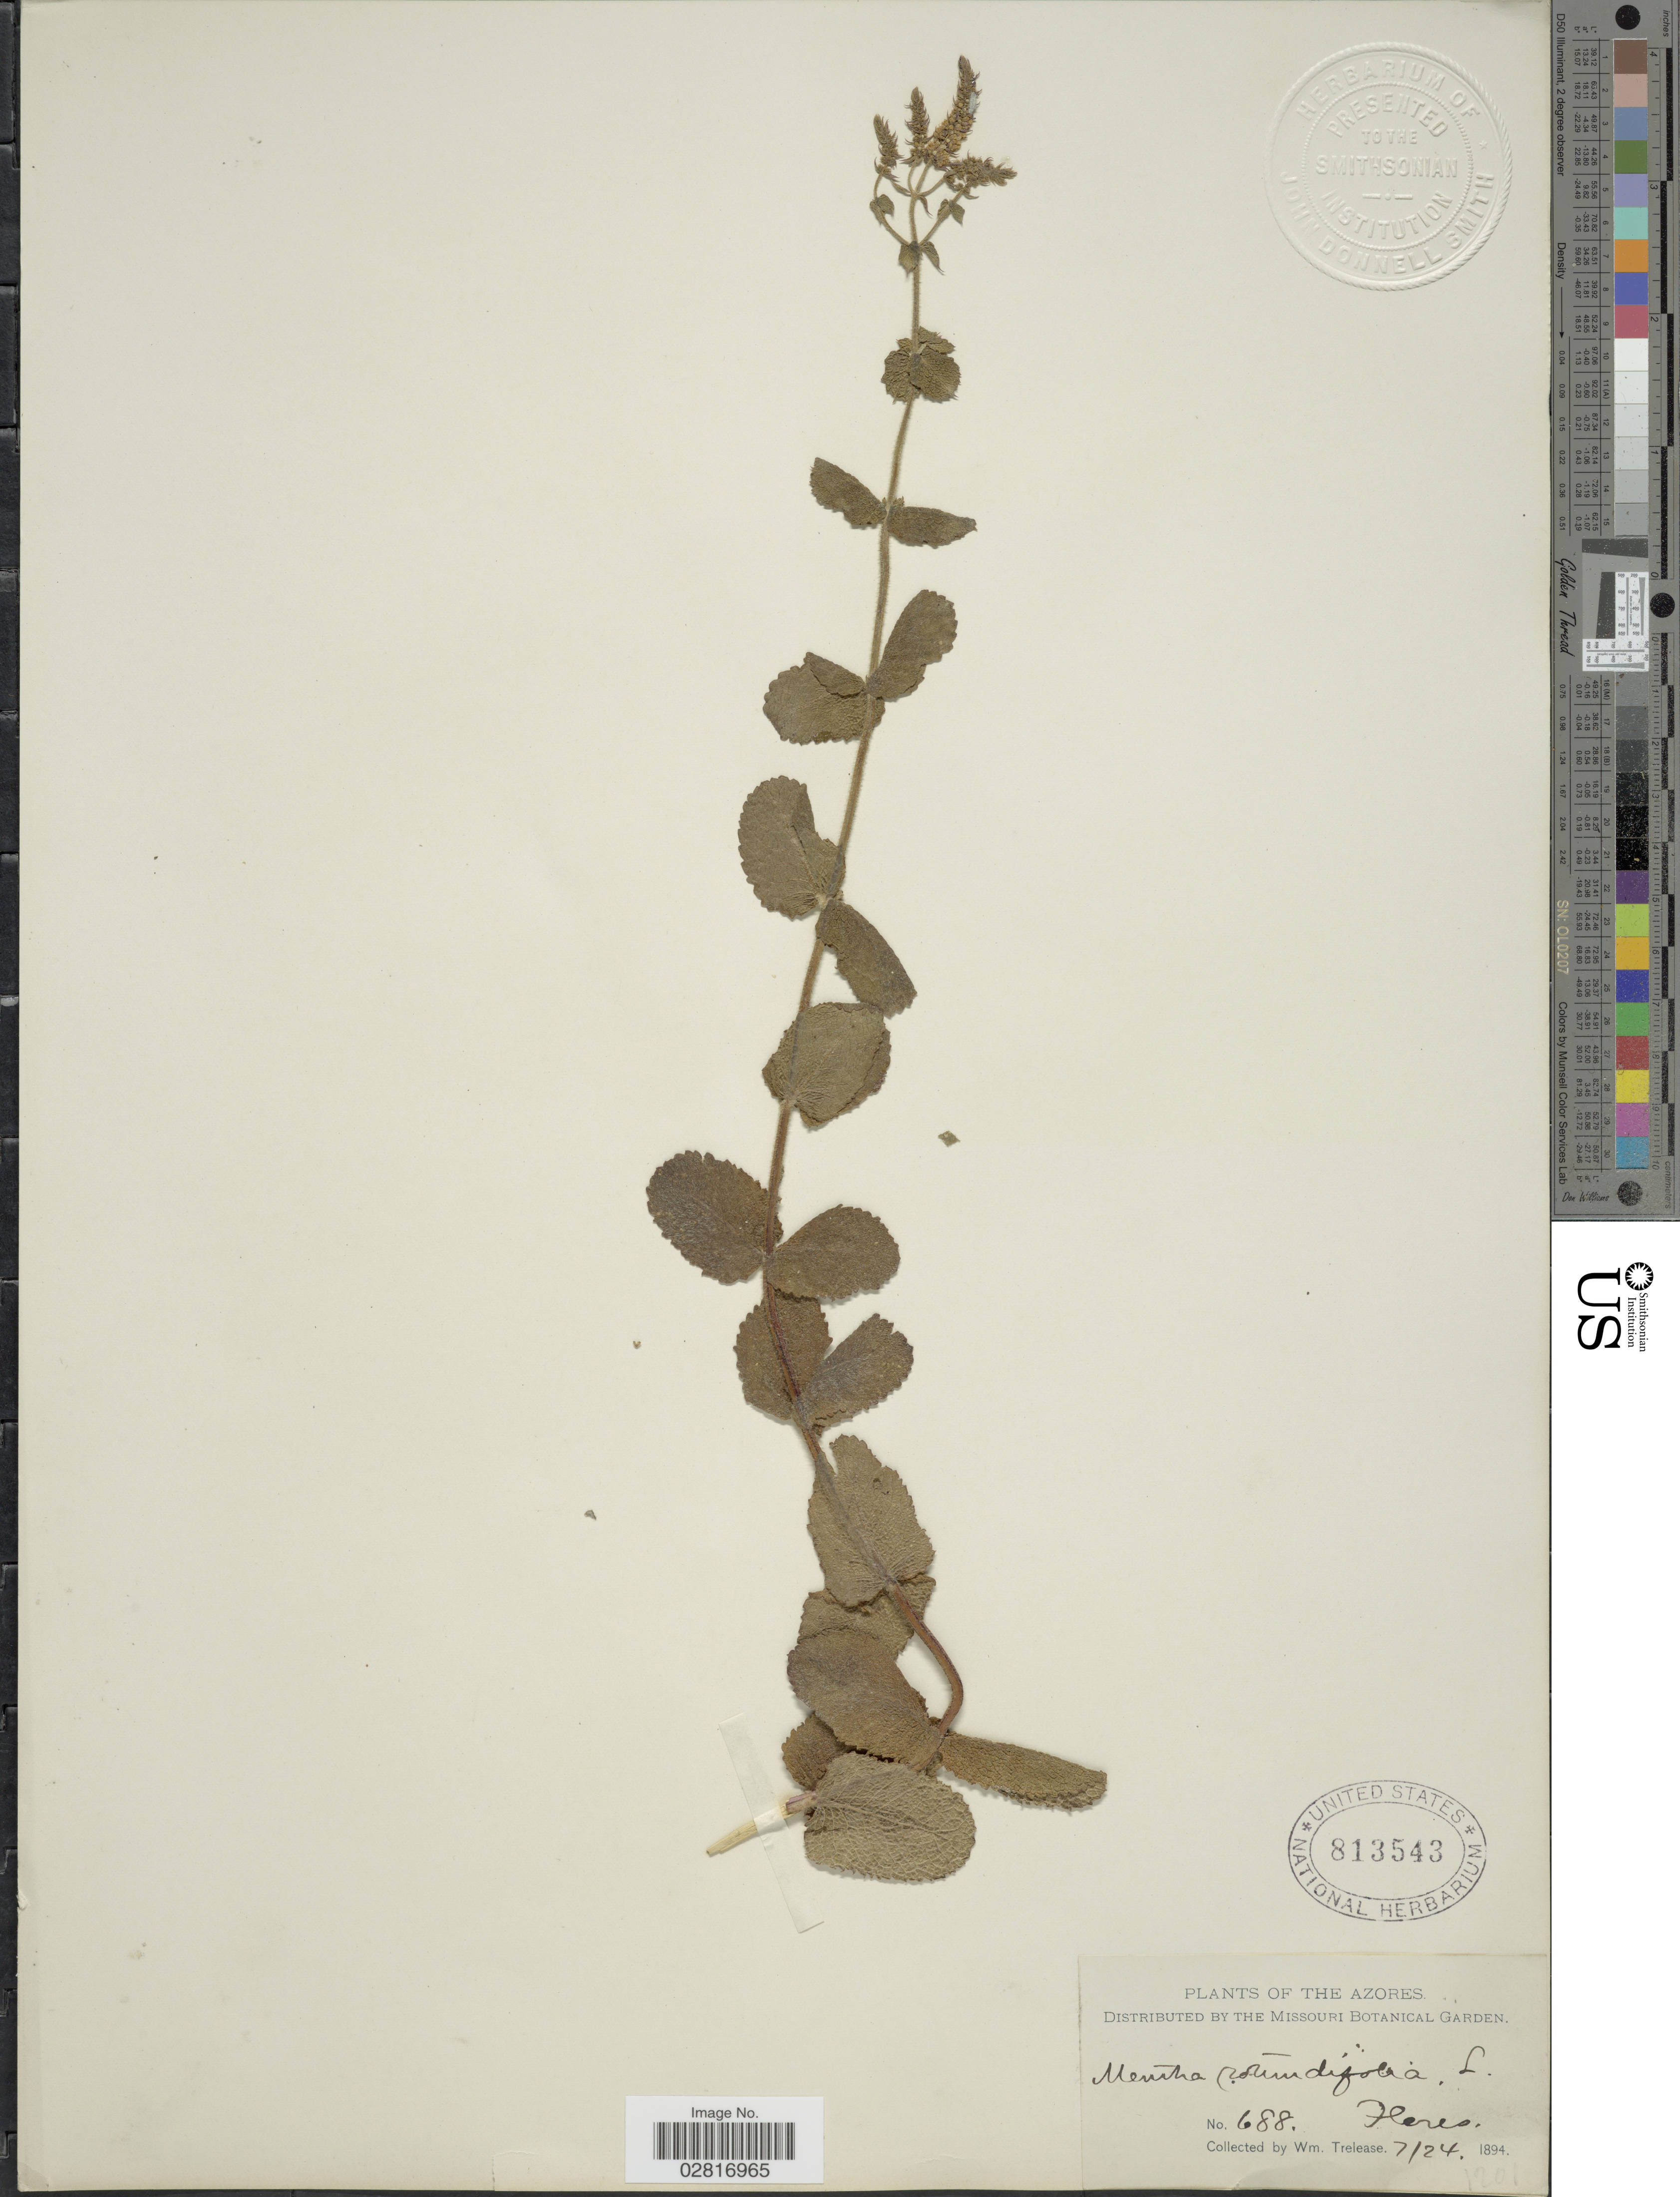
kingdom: Plantae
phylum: Tracheophyta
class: Magnoliopsida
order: Lamiales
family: Lamiaceae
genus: Mentha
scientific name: Mentha x rotundifolia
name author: (L.) Huds.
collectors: W. Trelease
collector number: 688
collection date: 1894-07-24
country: Portugal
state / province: Azores (Aut. Reg.)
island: Flores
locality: Flores.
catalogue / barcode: US 813543